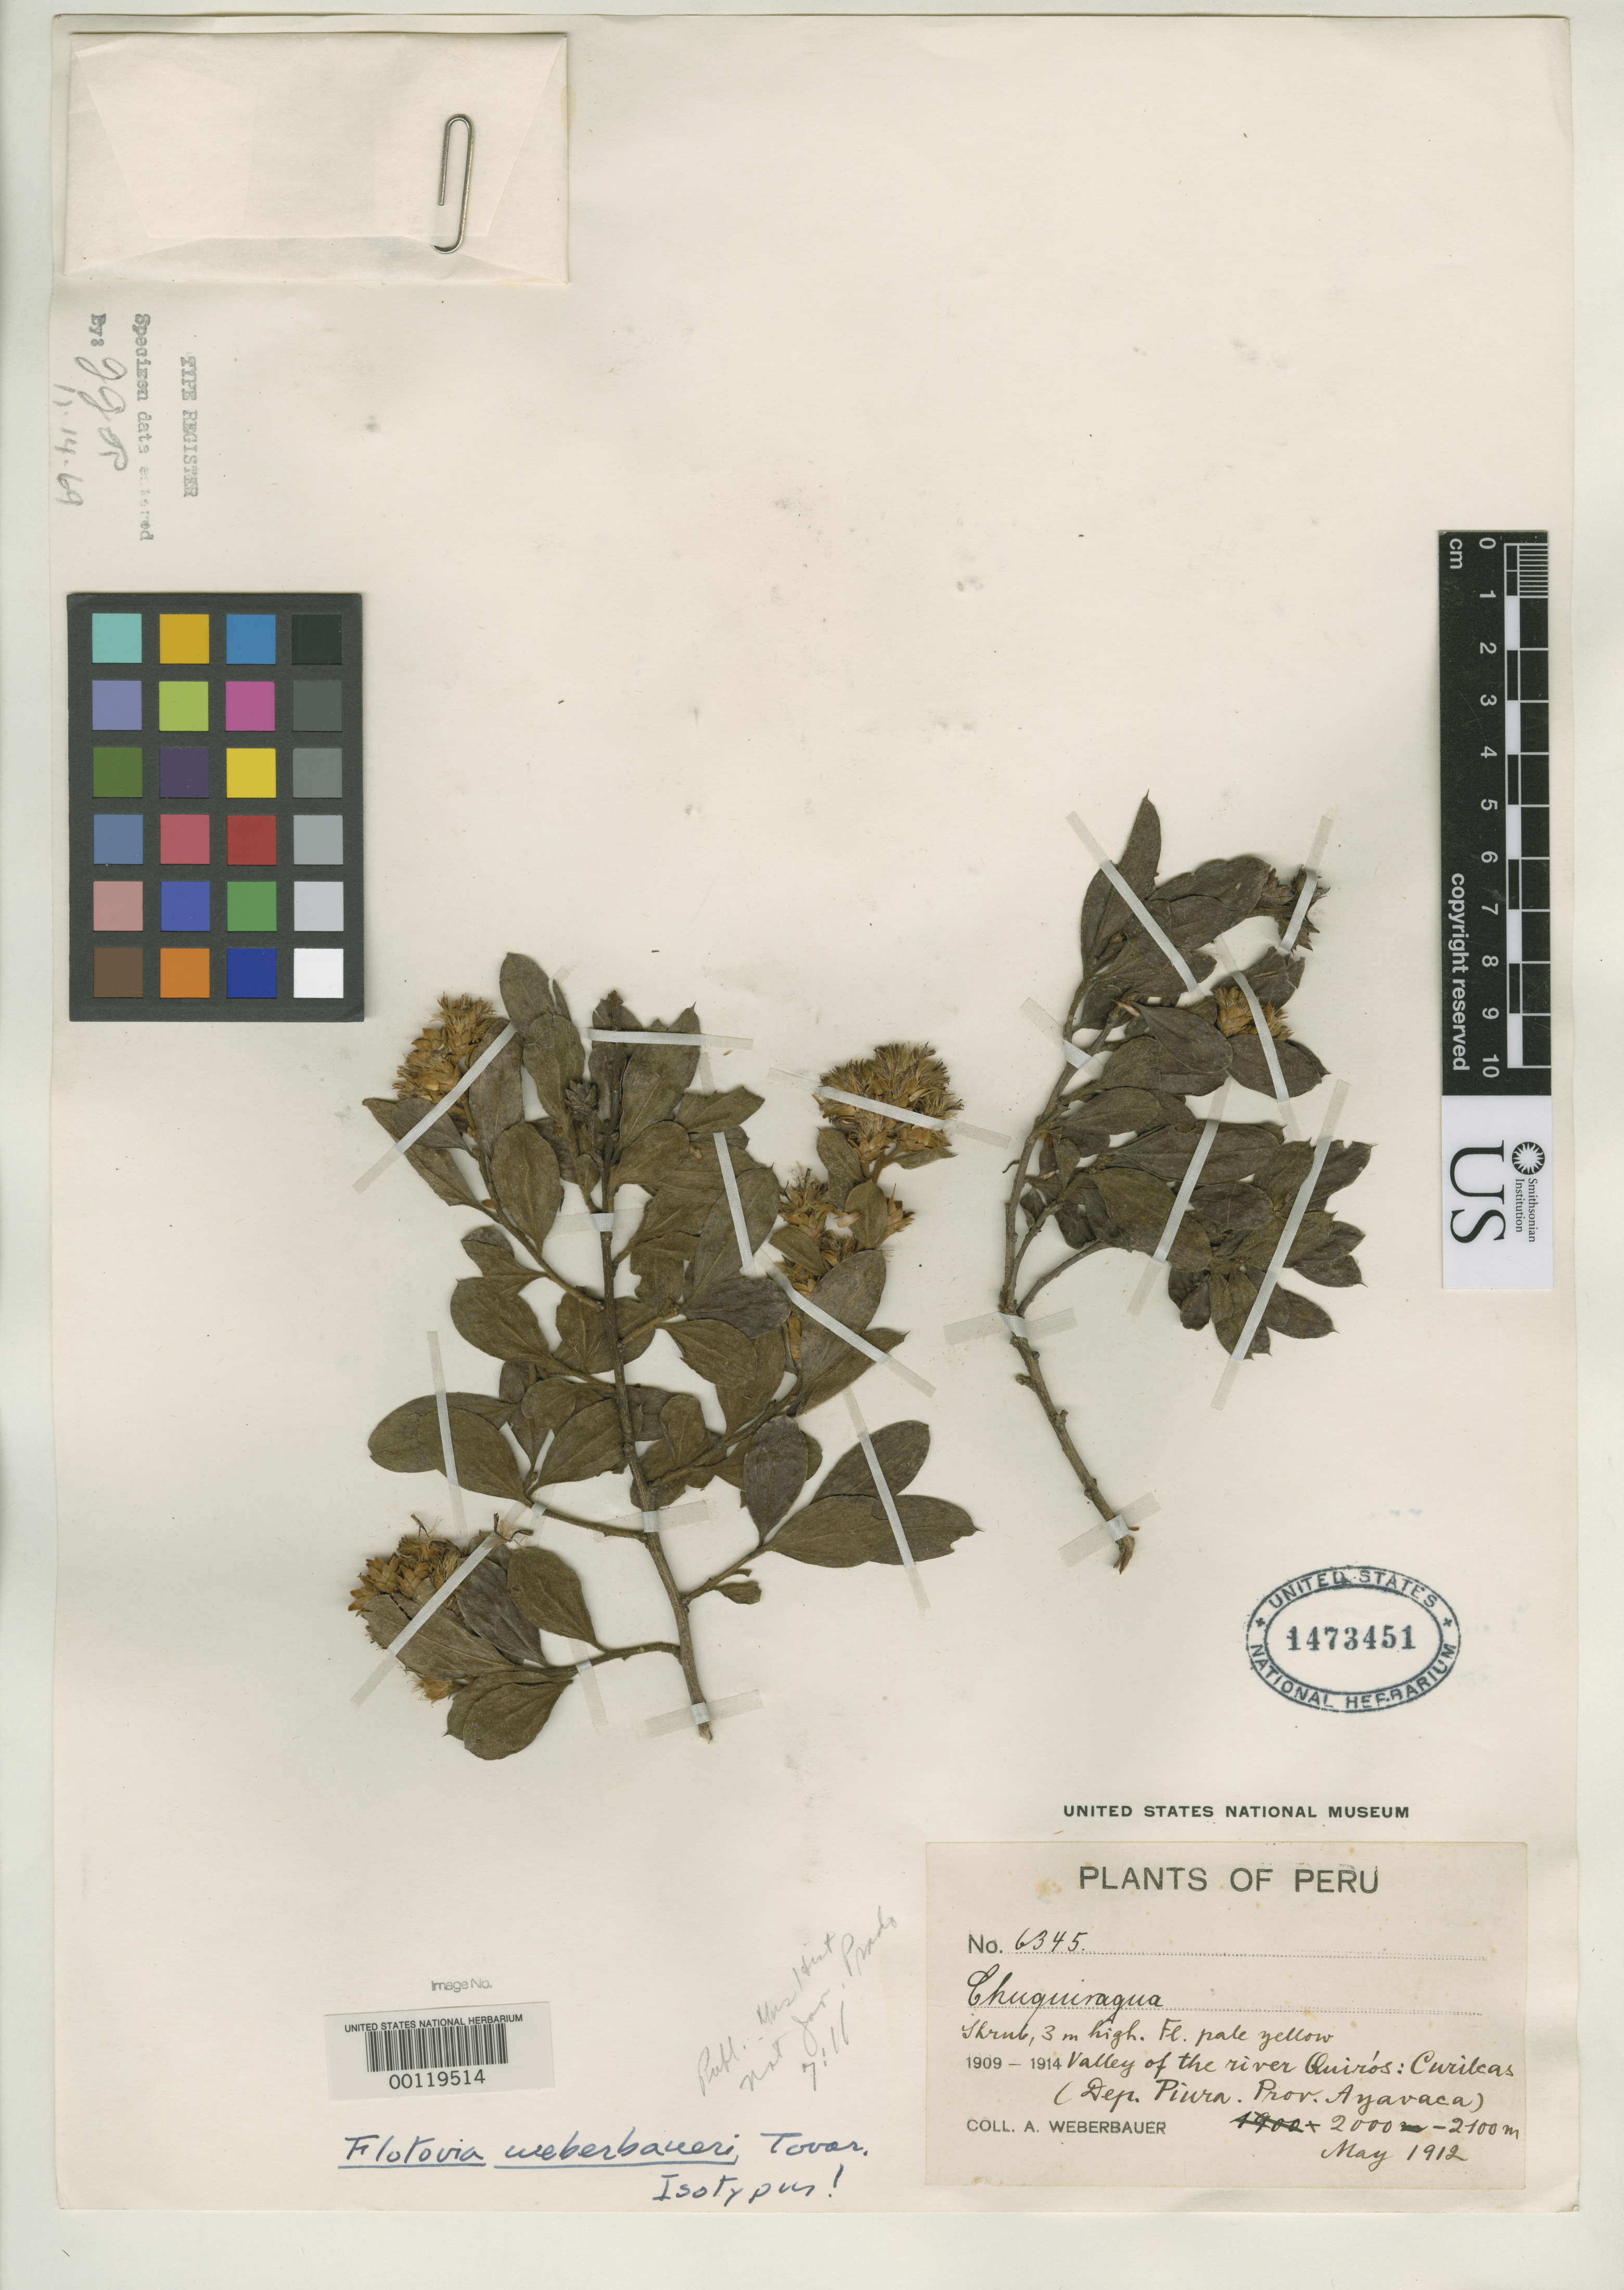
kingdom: Plantae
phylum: Tracheophyta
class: Magnoliopsida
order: Asterales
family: Asteraceae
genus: Flotovia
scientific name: Flotovia weberbaueri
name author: Tovar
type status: Isotype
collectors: A. Weberbauer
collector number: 6345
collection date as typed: May 1912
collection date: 1912-05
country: Peru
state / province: Piura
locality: Ayavaca, Curilcas.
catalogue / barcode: US 1473451